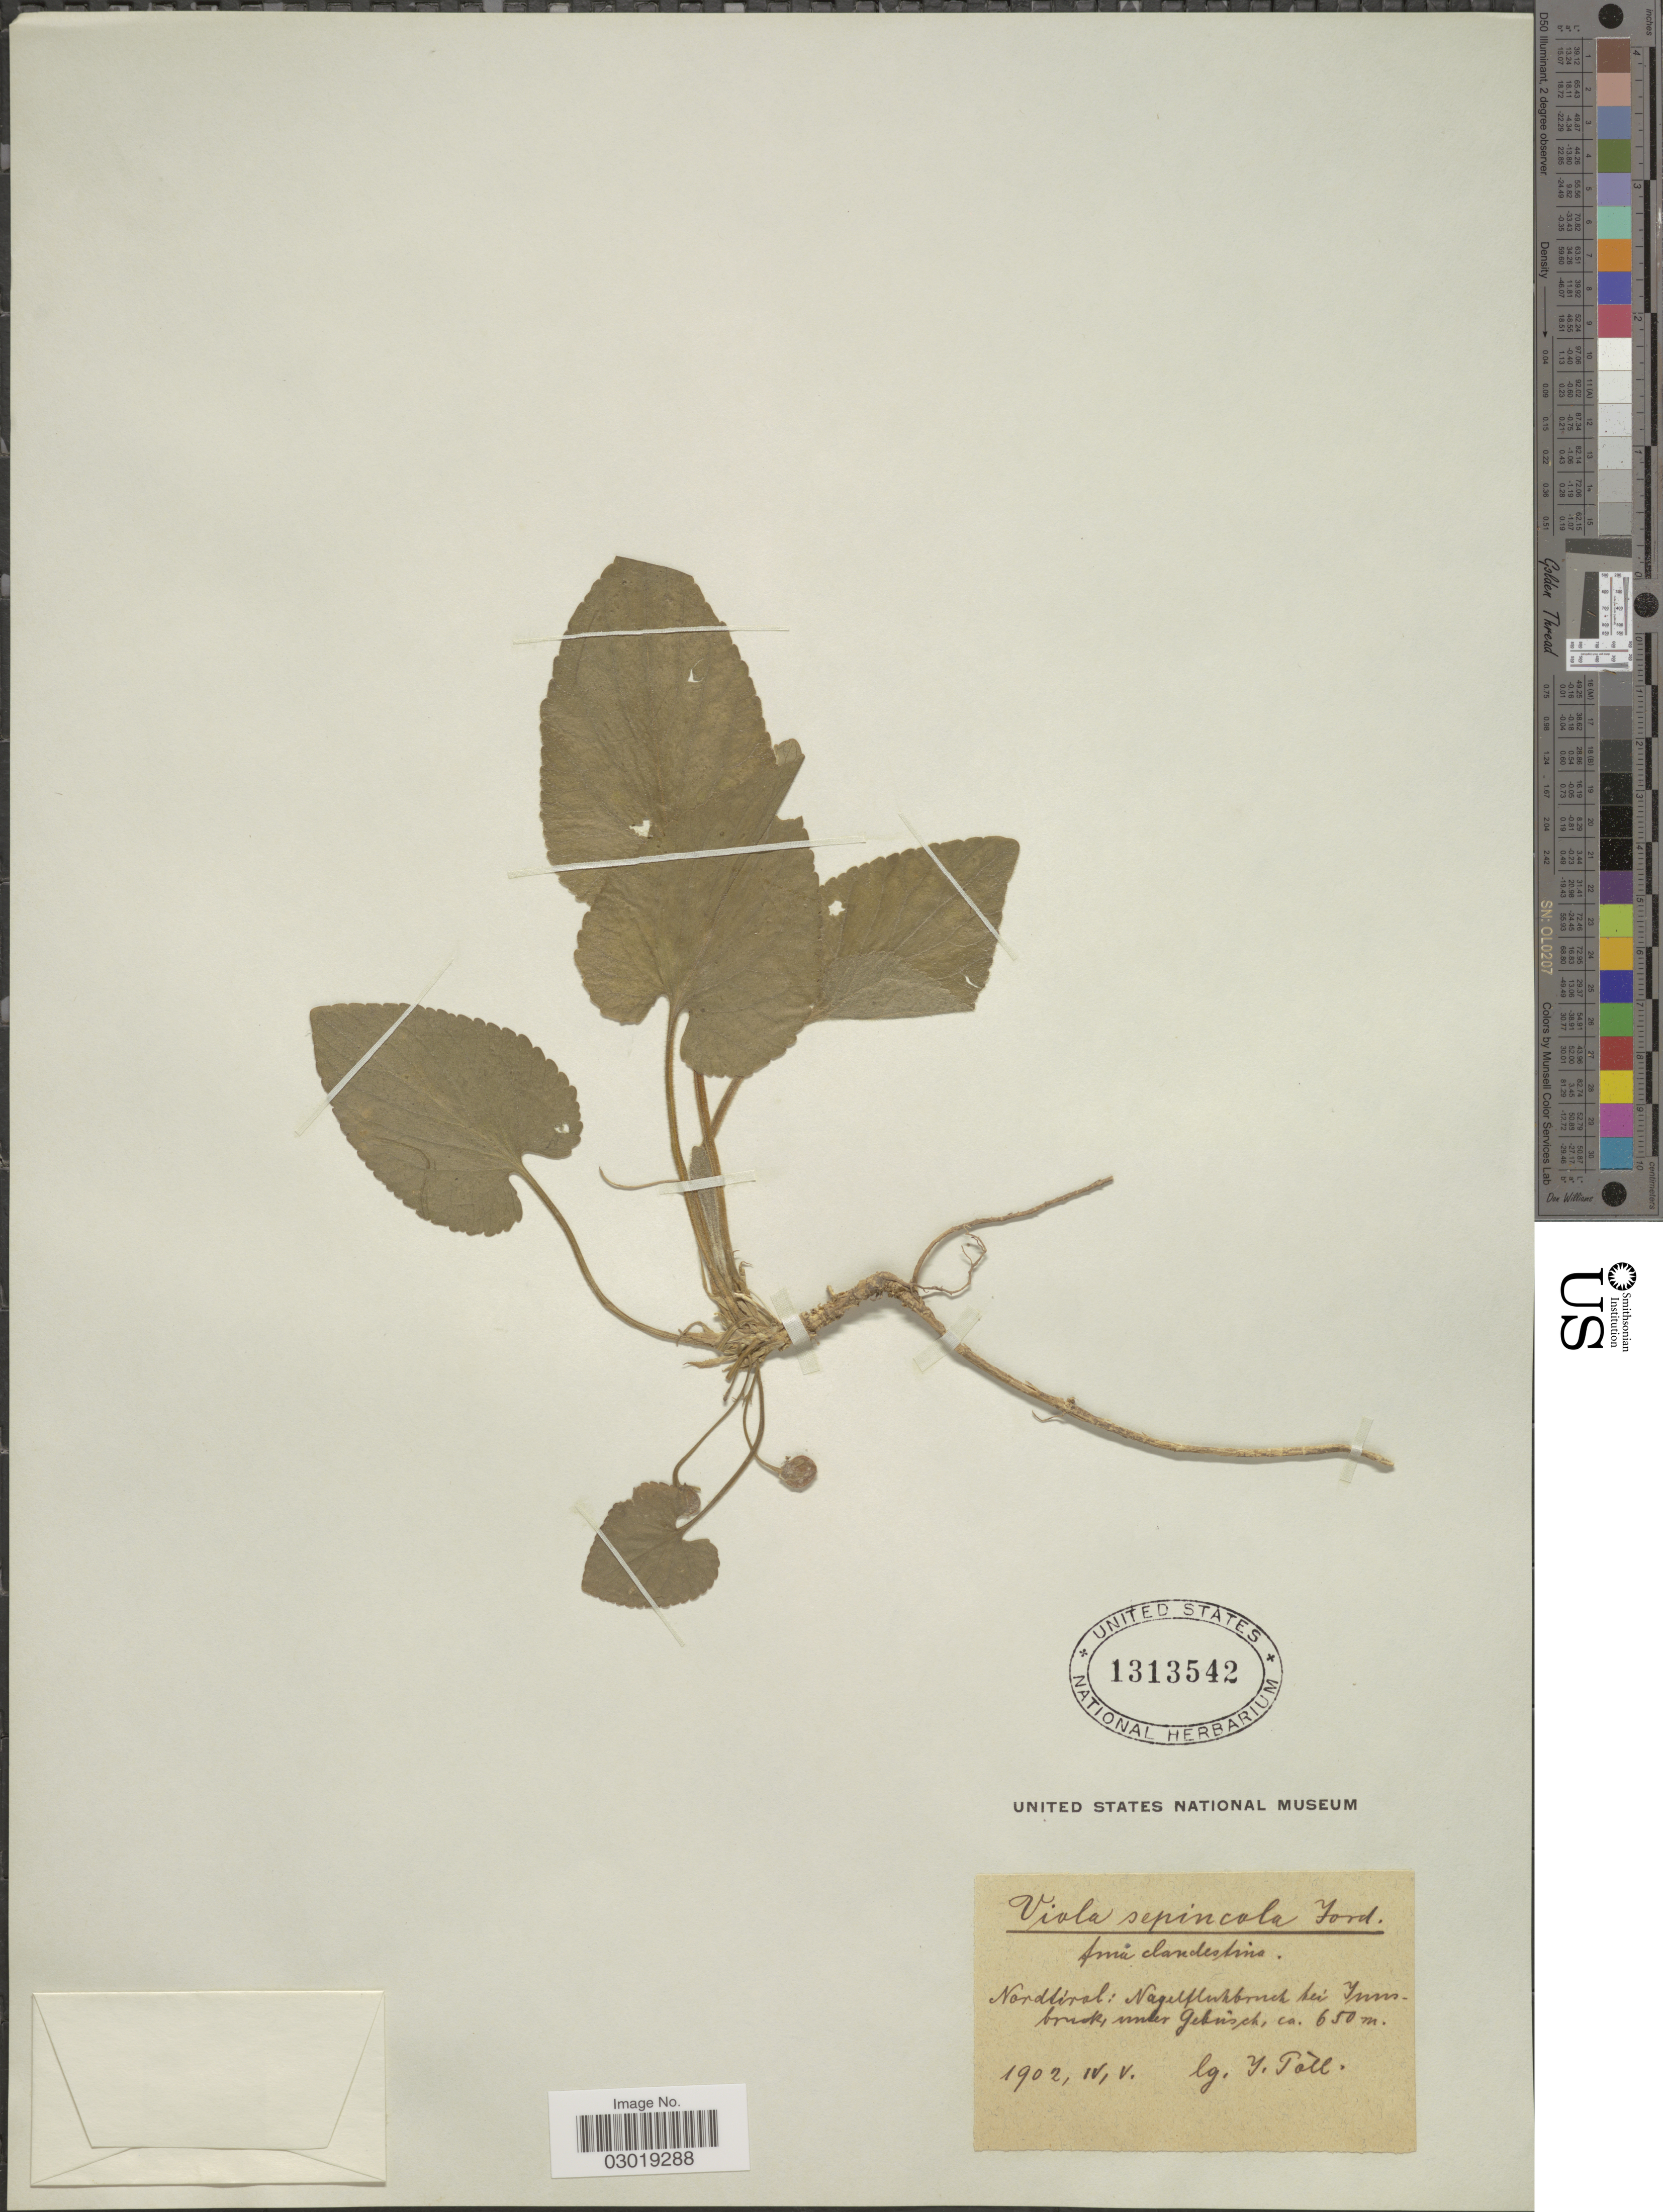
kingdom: Plantae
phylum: Tracheophyta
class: Magnoliopsida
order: Malpighiales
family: Violaceae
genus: Viola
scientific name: Viola sepincola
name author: Jord.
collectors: J. Poll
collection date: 1902-04/1902-05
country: Austria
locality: Nordtiral: Nagelfluhbruck bei Innsbruck unter Gebúsch.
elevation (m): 650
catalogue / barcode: US 1313542